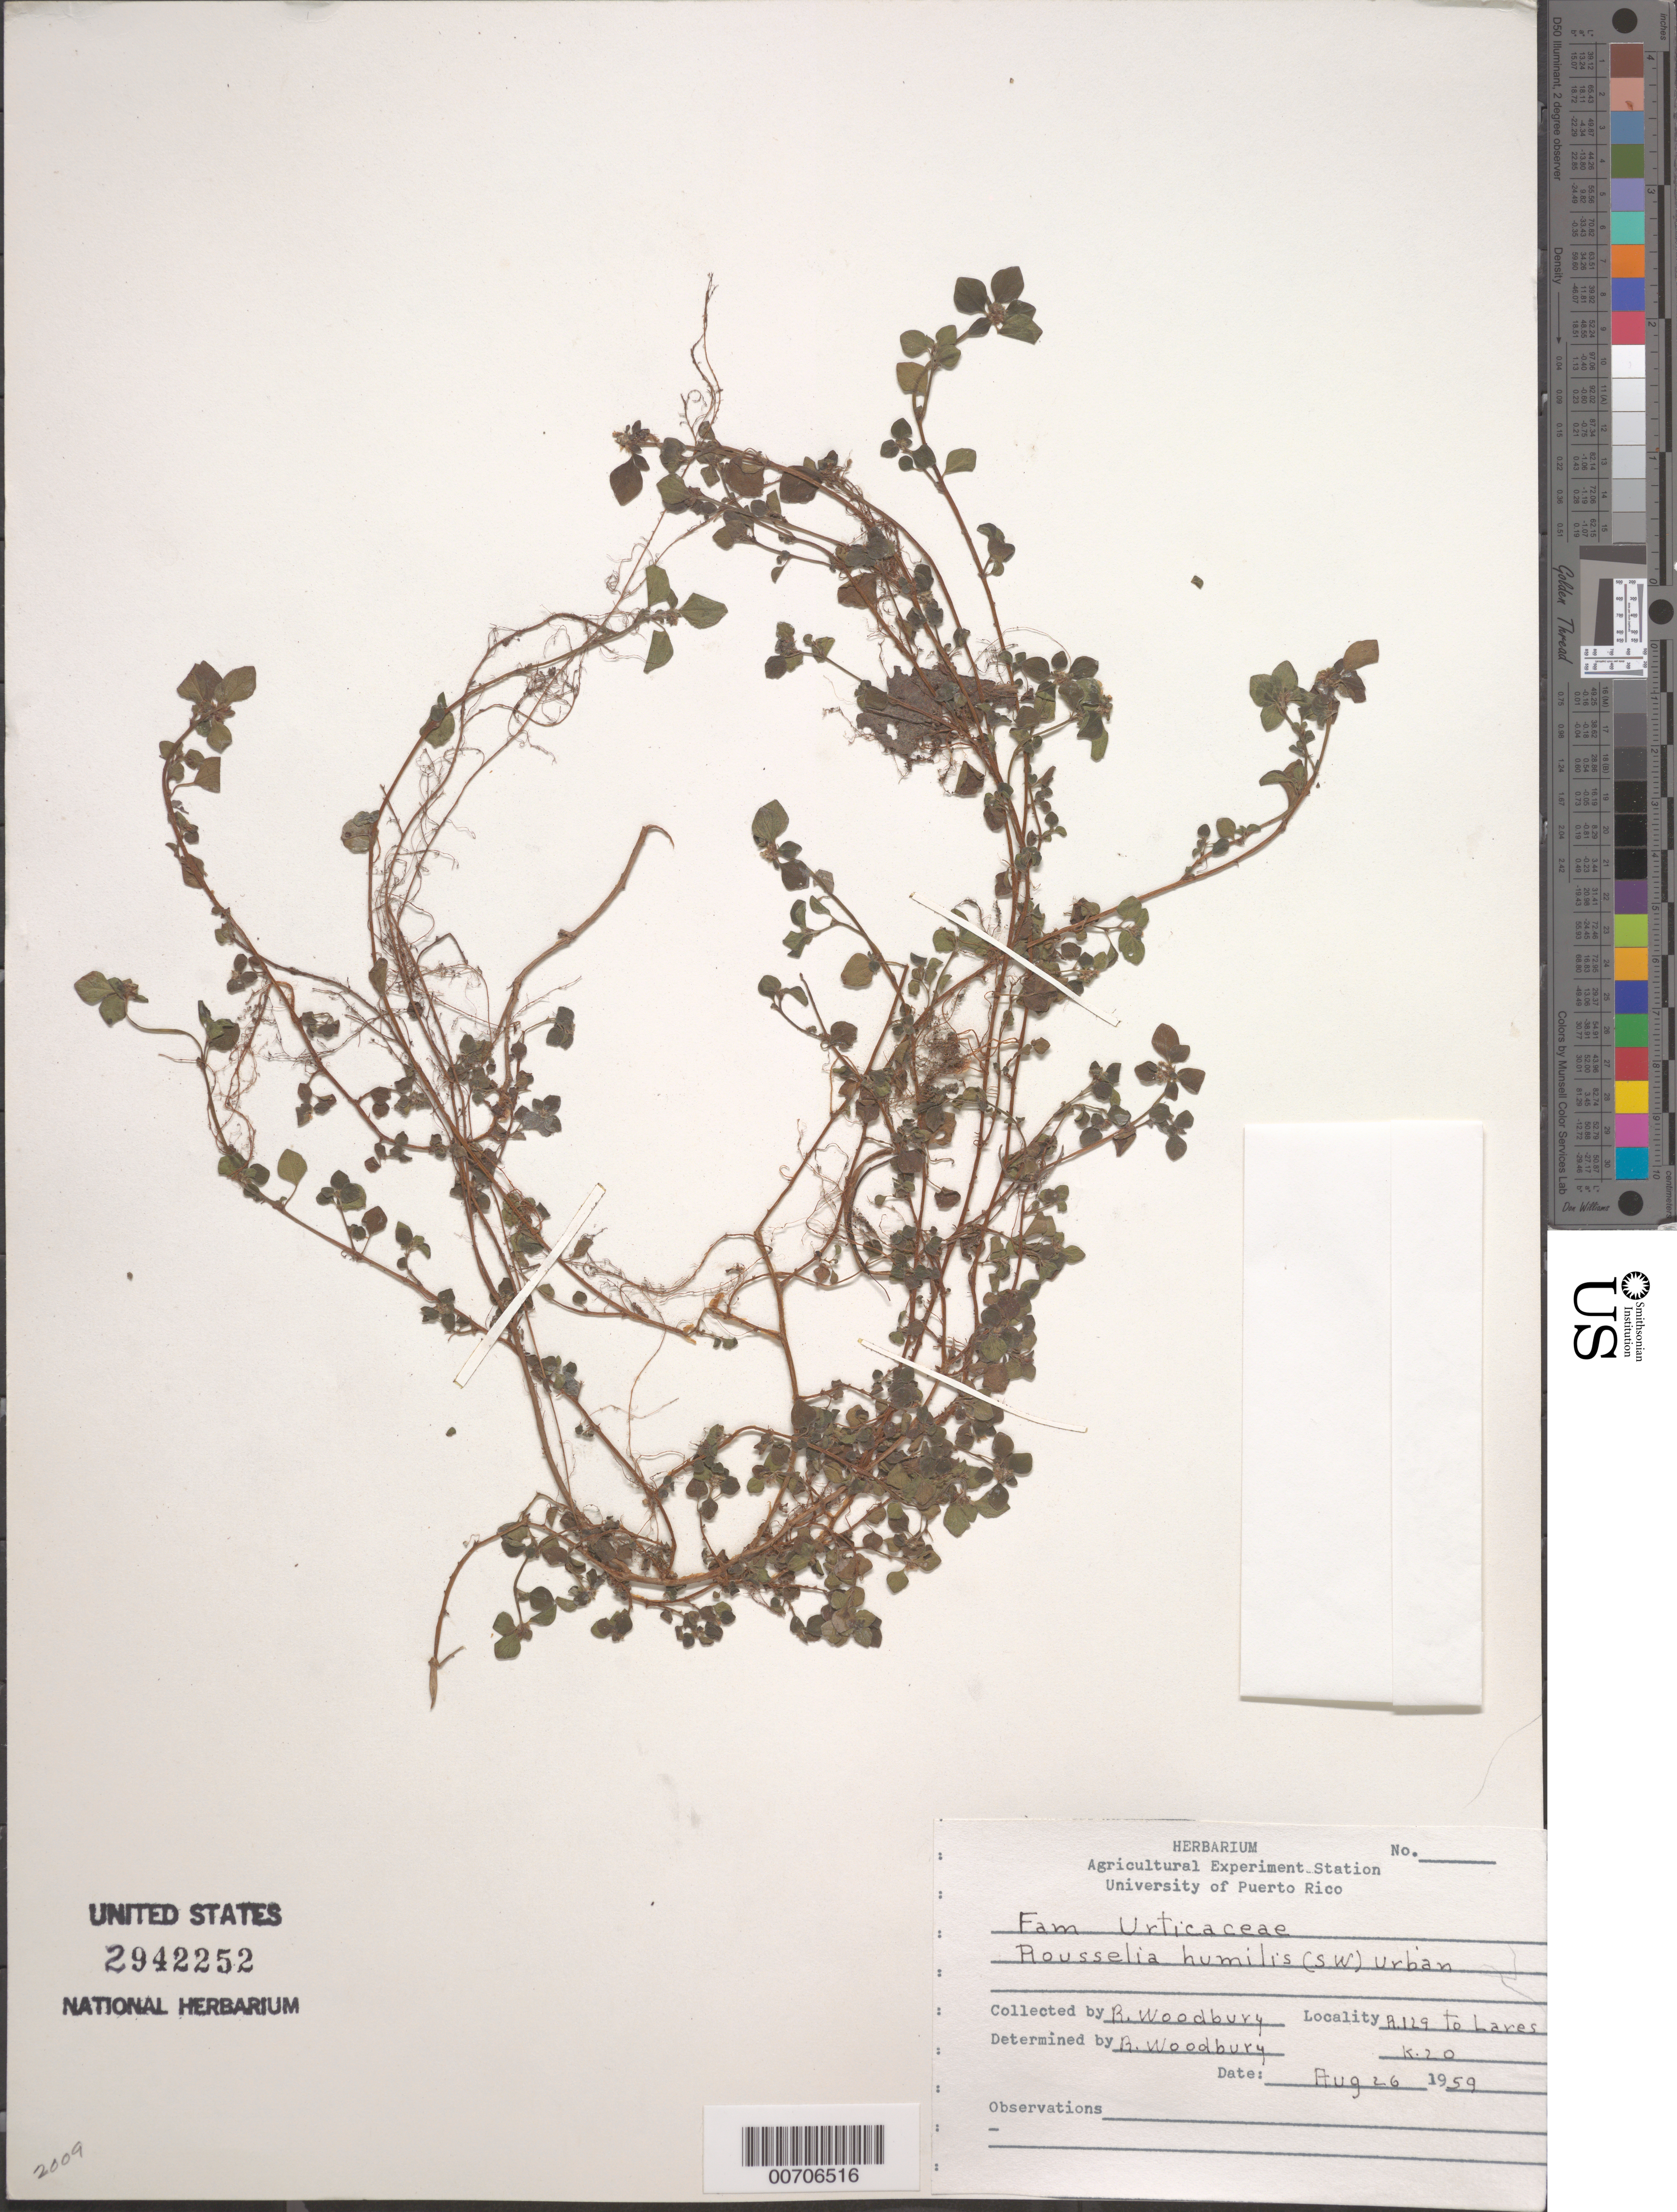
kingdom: Plantae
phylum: Tracheophyta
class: Magnoliopsida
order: Rosales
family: Urticaceae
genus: Rousselia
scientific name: Rousselia humilis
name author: (Sw.) Urb.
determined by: Woodbury, R. O.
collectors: R. O. Woodbury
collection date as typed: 26 Aug 1959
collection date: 1959-08-26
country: Puerto Rico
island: Greater Antilles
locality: R.129 to Lares Km 20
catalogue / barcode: US 2942252